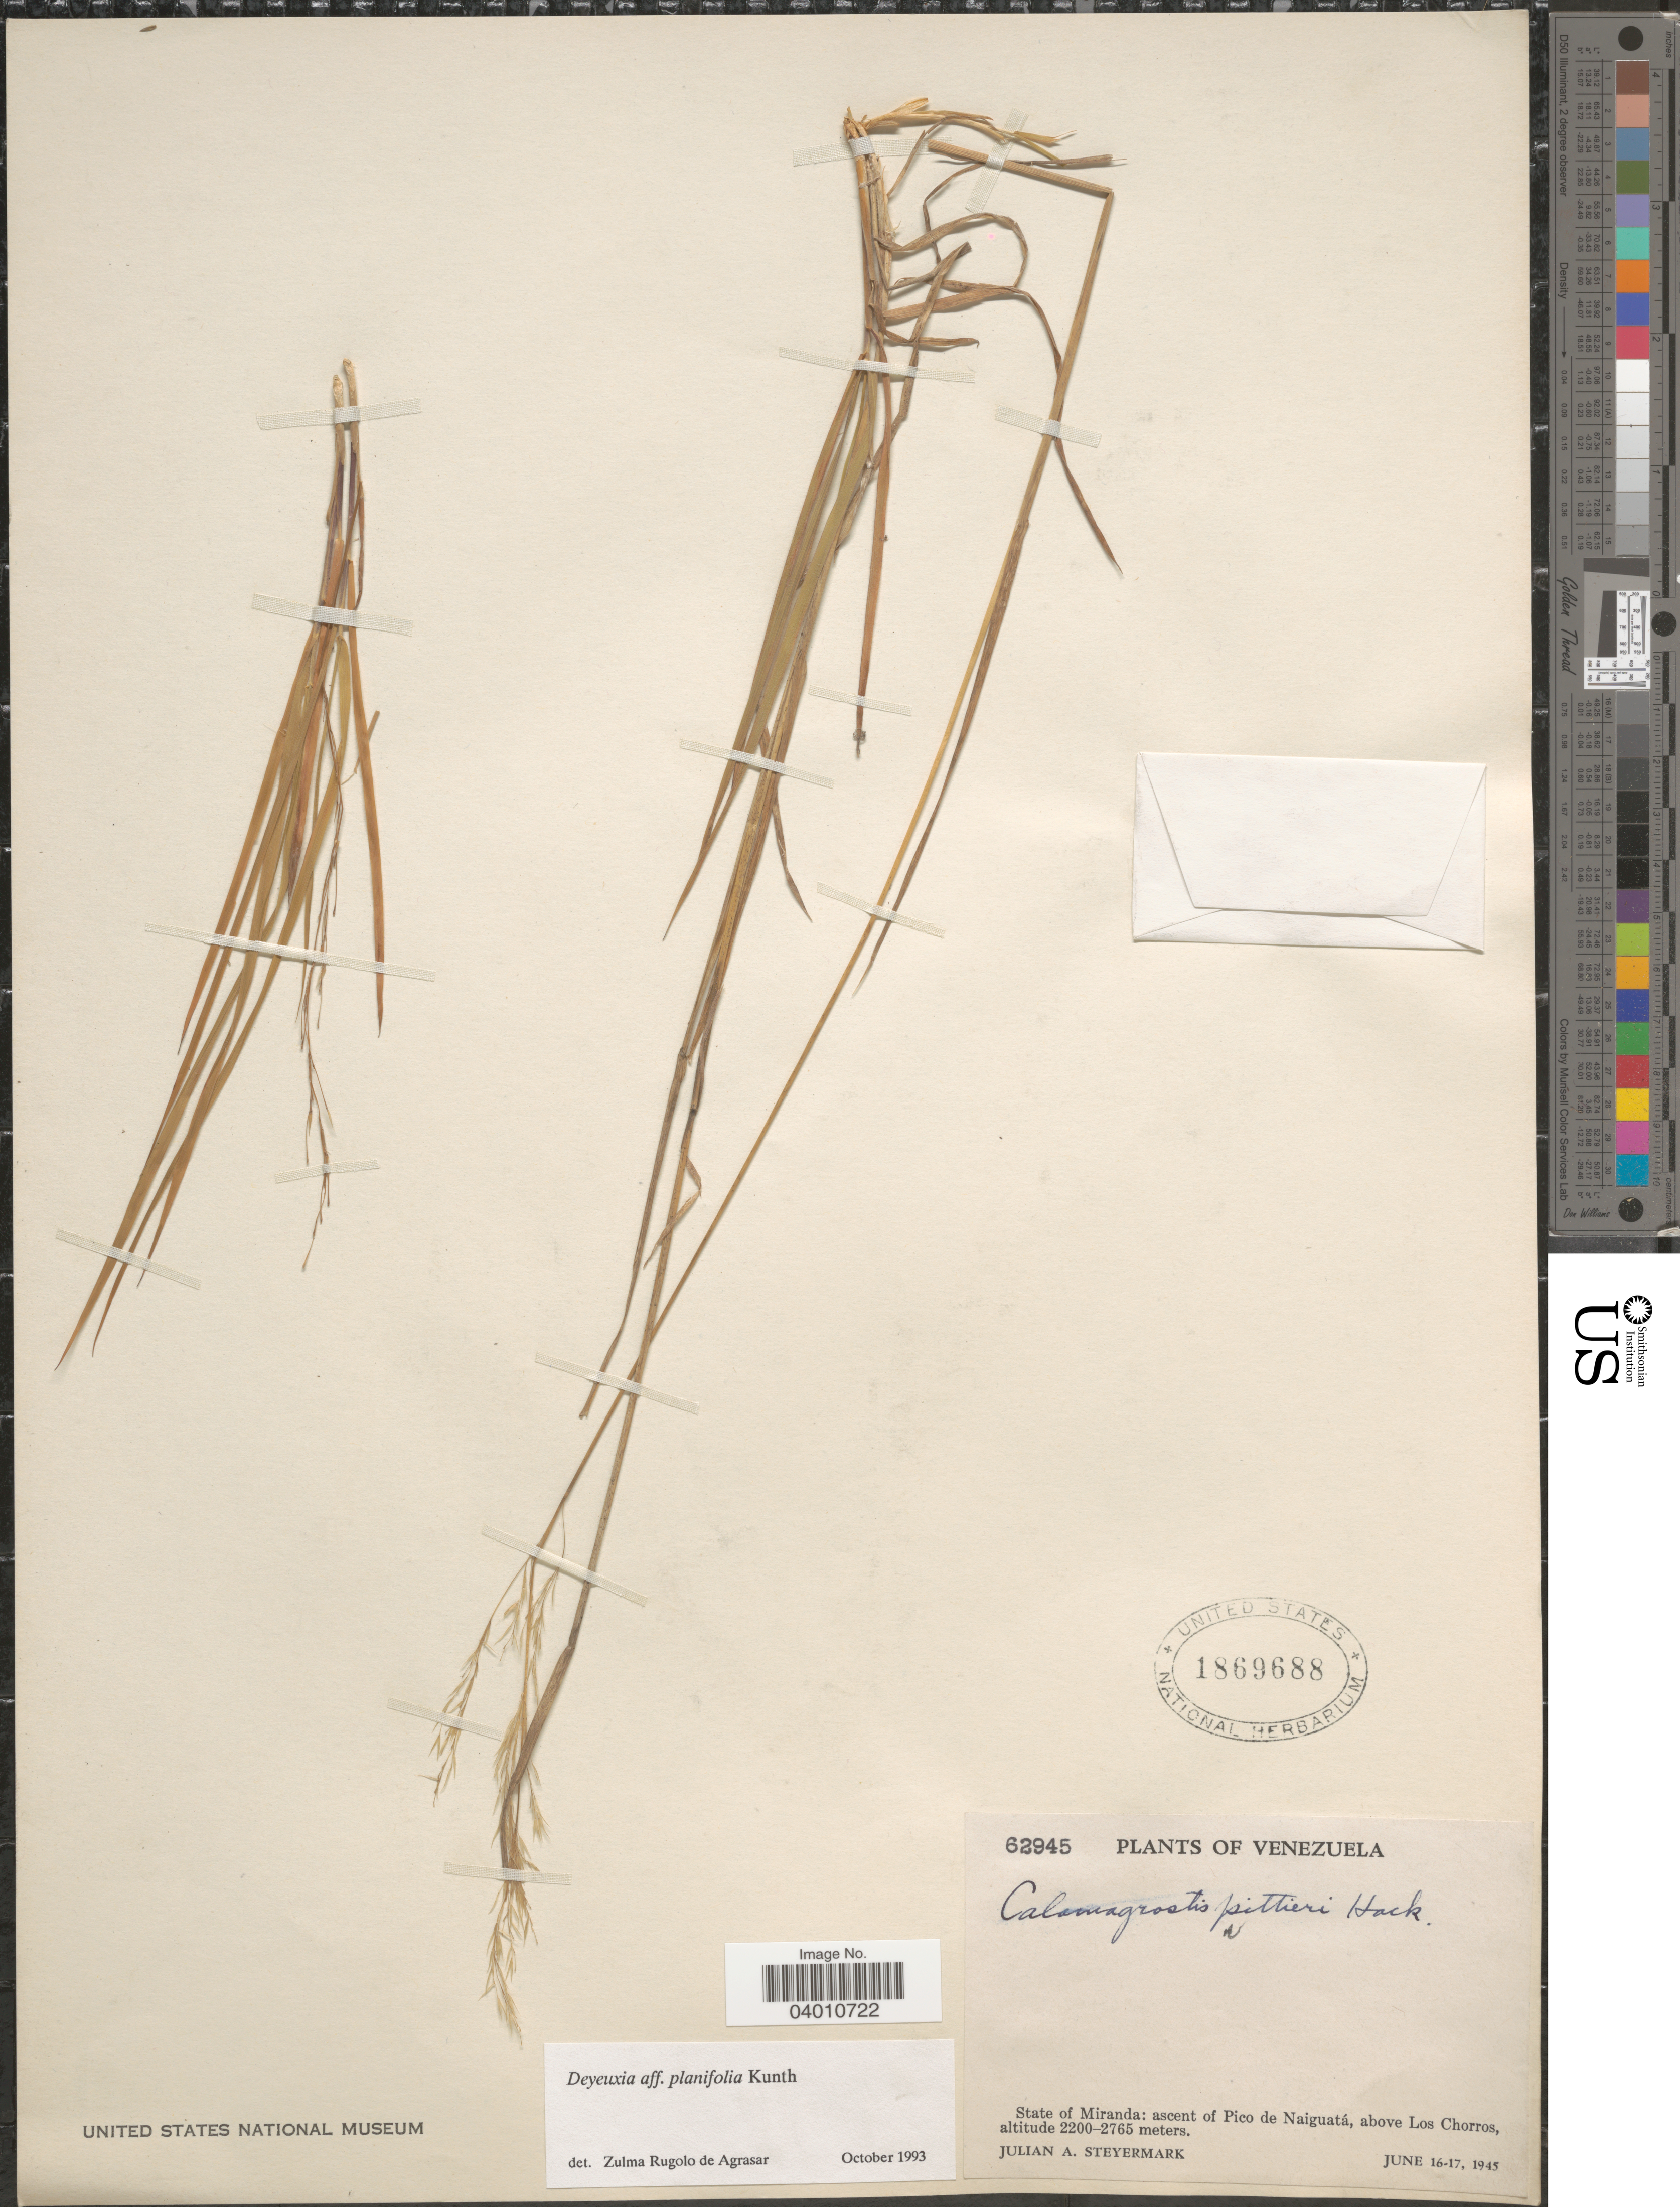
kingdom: Plantae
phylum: Tracheophyta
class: Liliopsida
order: Poales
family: Poaceae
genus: Peyritschia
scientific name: Peyritschia planifolia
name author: (Kunth) P.M. Peterson et al.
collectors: J. Steyermark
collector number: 62945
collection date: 1945-06-16/1945-06-17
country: Venezuela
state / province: Miranda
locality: Ascent of Pico de Naiguatá, above Los Chorros.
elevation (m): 2200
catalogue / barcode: US 1869688